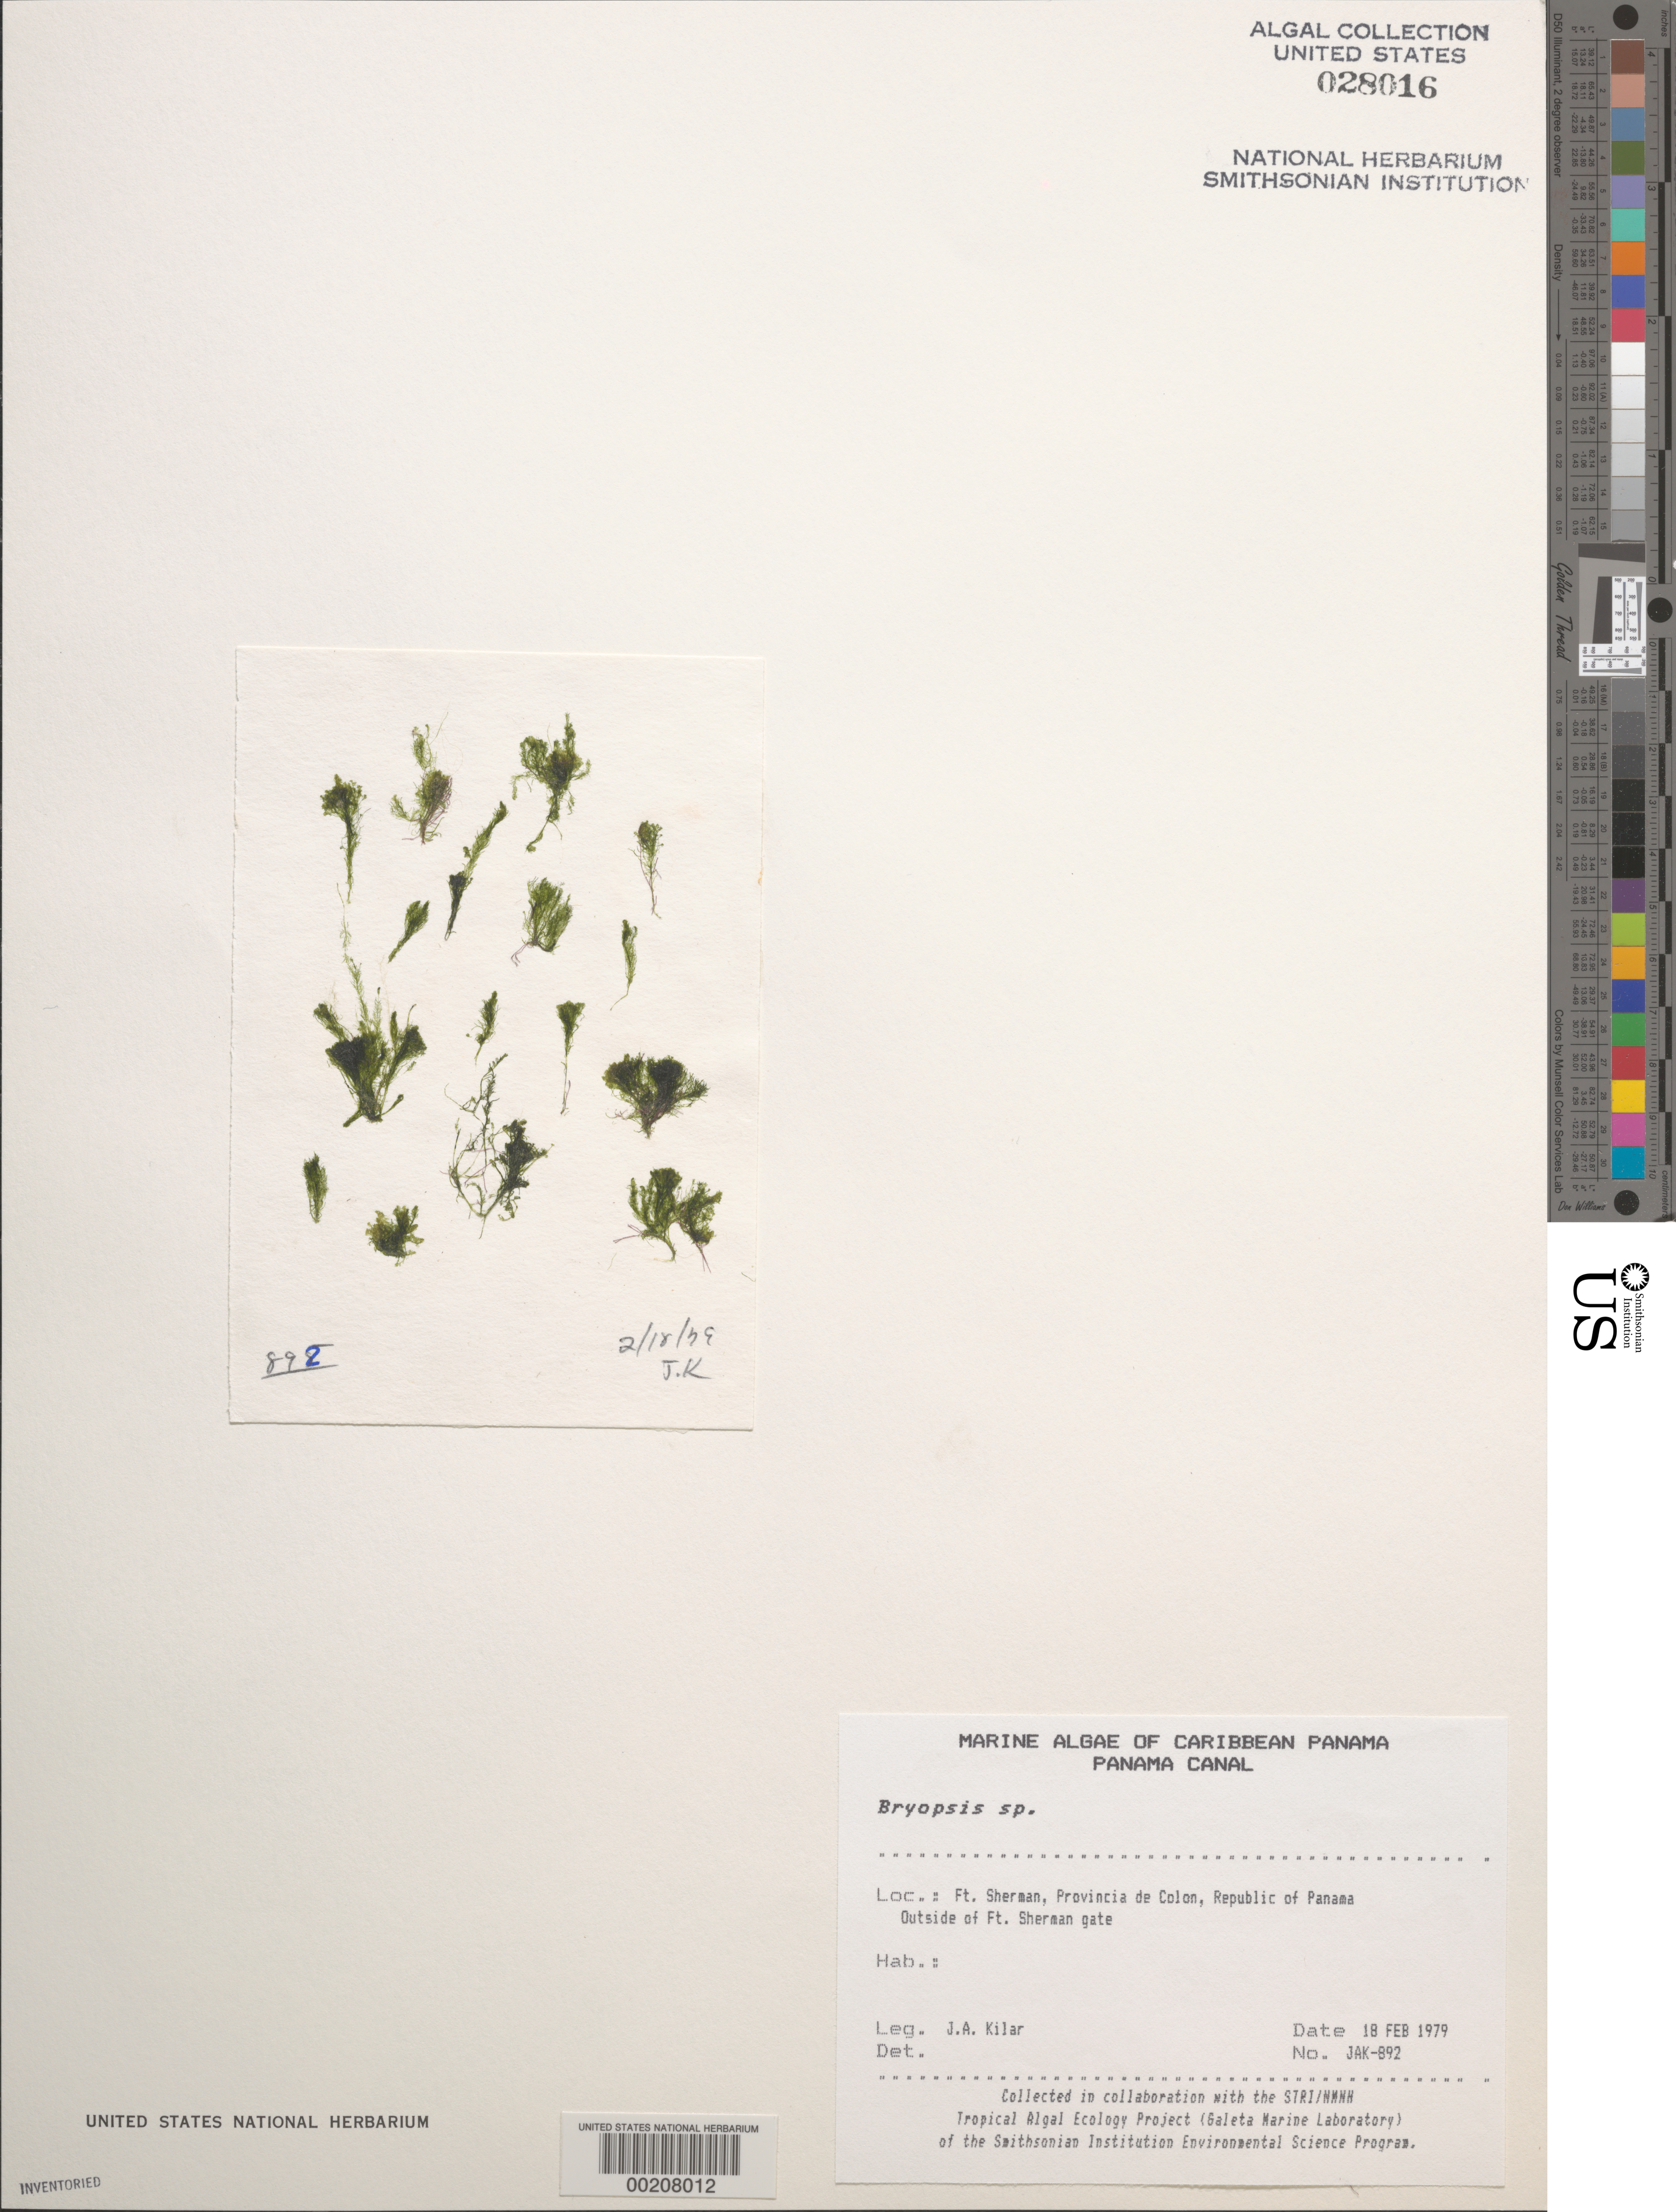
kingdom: Plantae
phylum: Chlorophyta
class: Ulvophyceae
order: Bryopsidales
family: Bryopsidaceae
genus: Bryopsis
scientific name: Bryopsis sp.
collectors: J. A. Kilar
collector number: JAK-892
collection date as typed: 18 Feb 1979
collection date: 1979-02-18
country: Panama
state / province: Colón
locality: Fort Sherman, Canal Zone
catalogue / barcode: US 28016